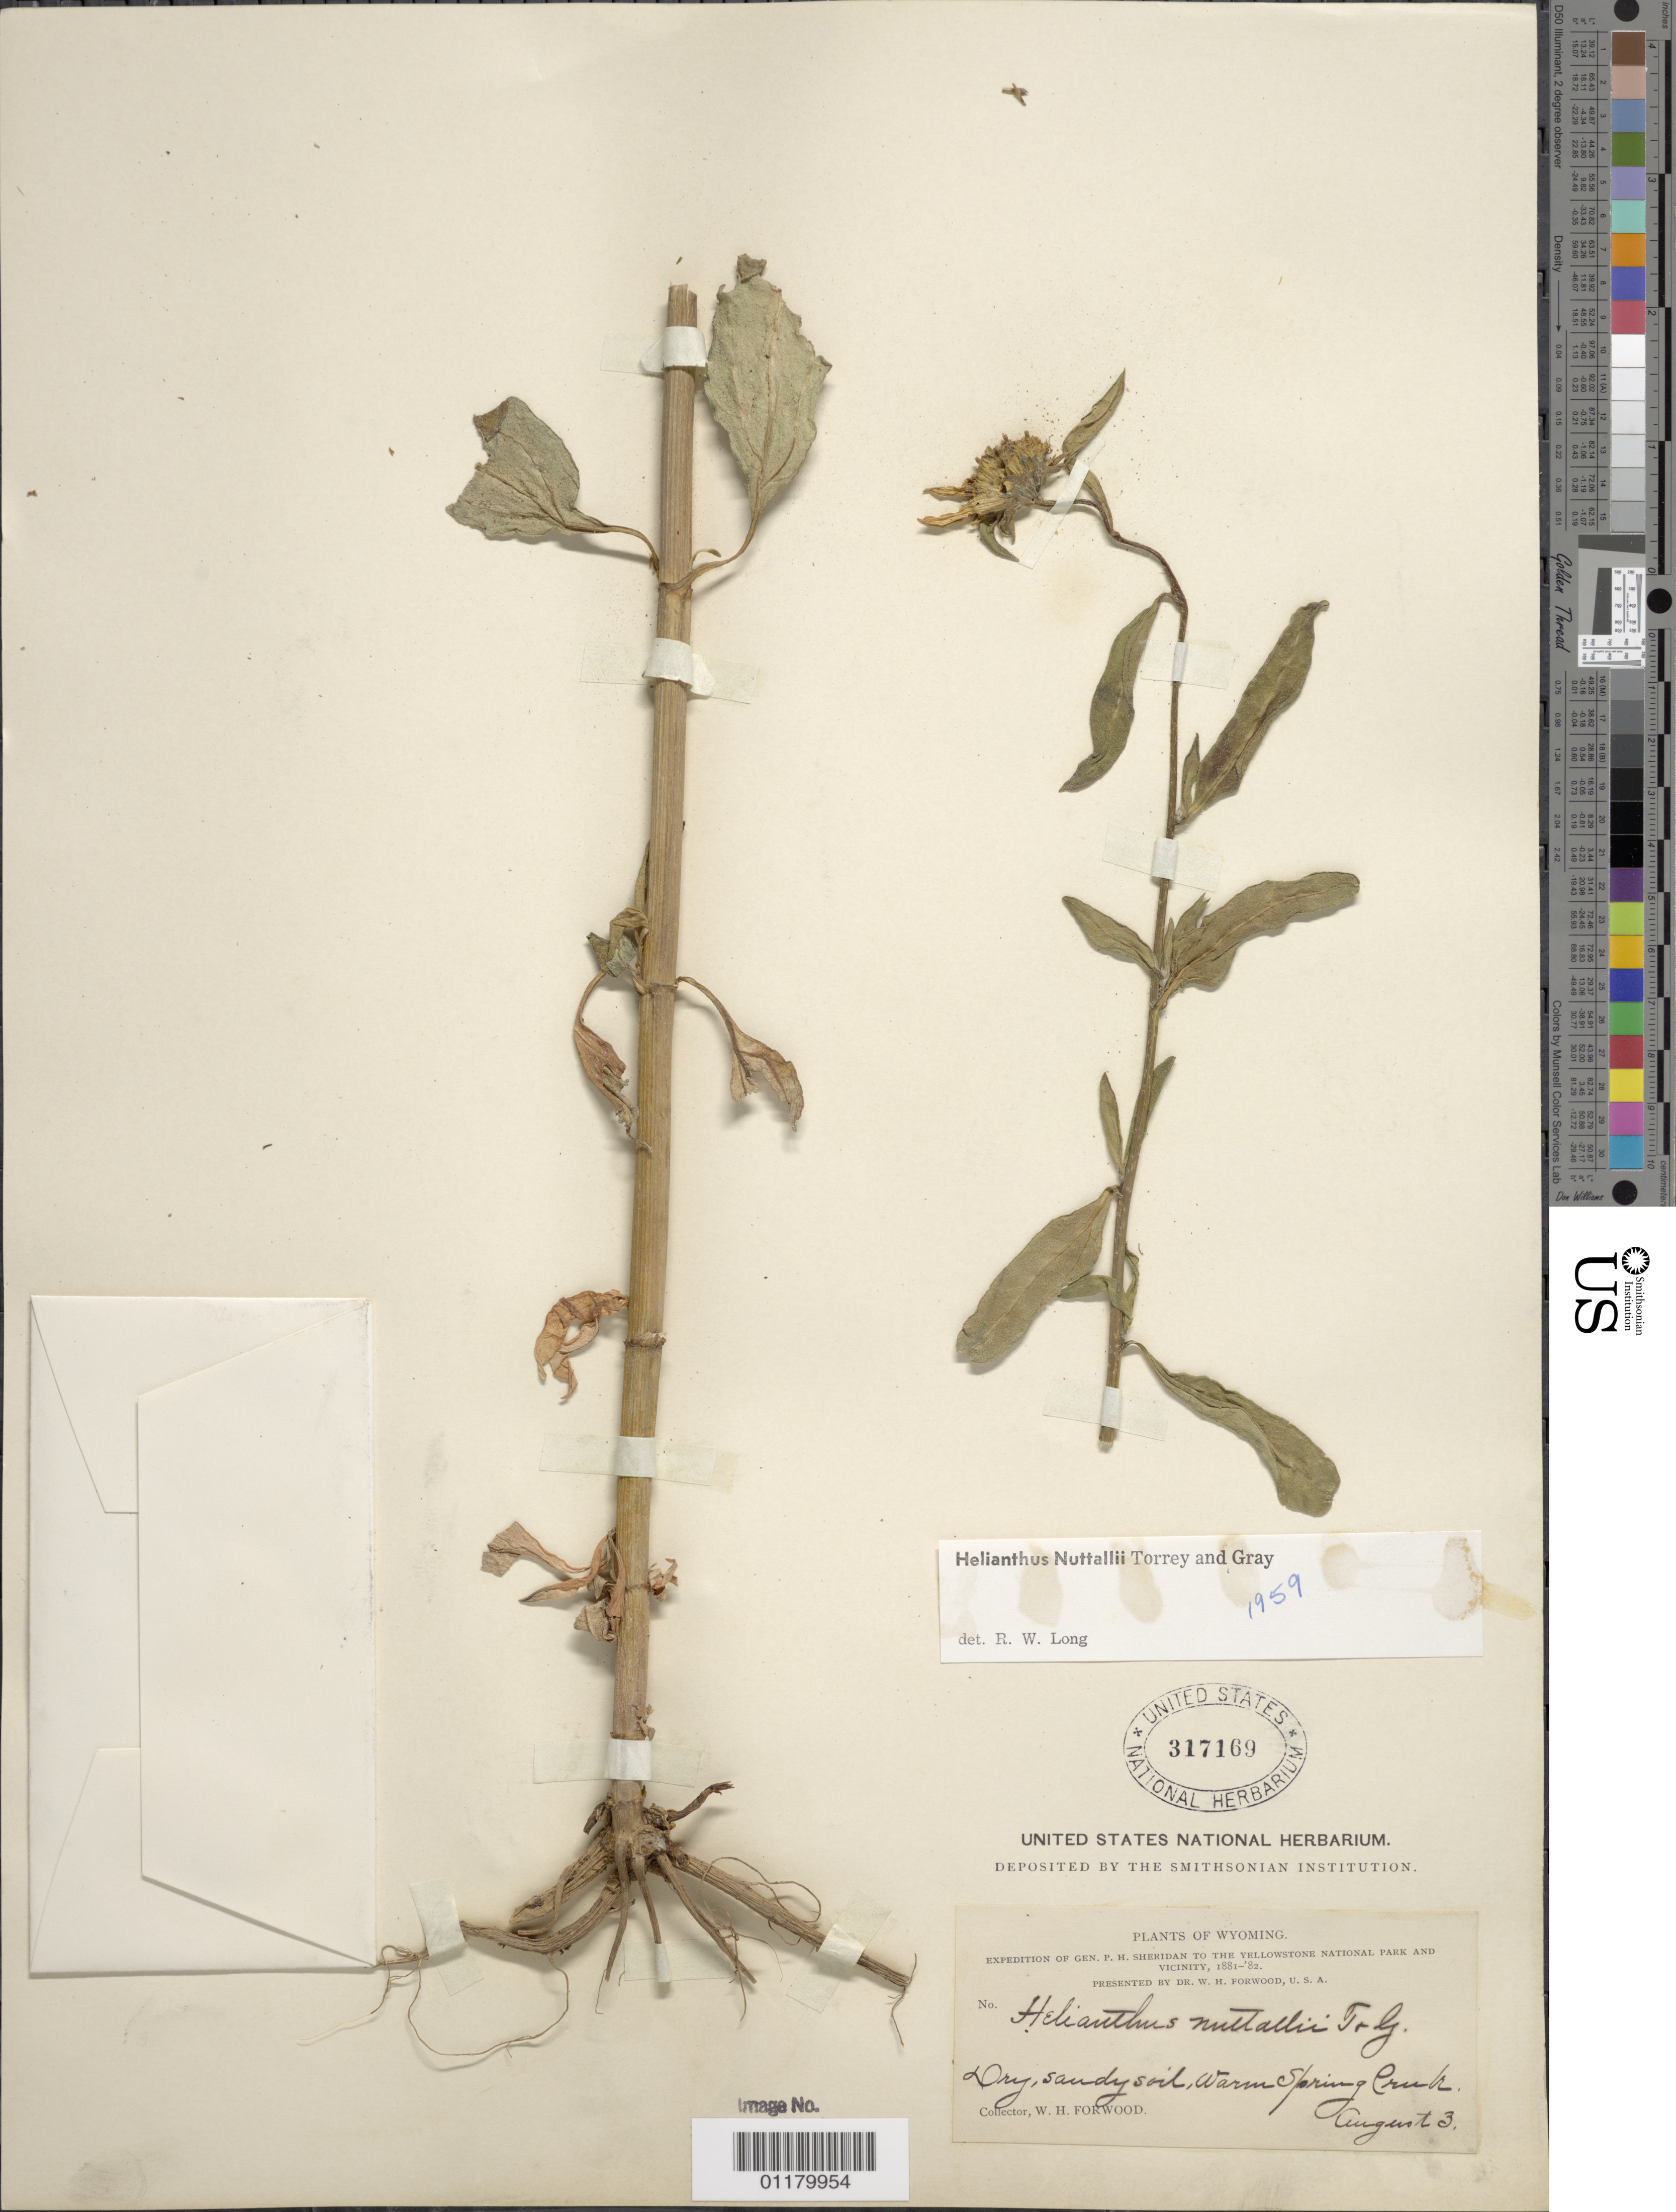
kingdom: Plantae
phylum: Tracheophyta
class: Magnoliopsida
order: Asterales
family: Asteraceae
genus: Helianthus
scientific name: Helianthus nuttallii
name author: Torr. & A. Gray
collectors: W. Forwood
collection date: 1881-08-03 or 1882-08-03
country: United States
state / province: Wyoming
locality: Warm Spring Creek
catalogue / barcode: US 317169